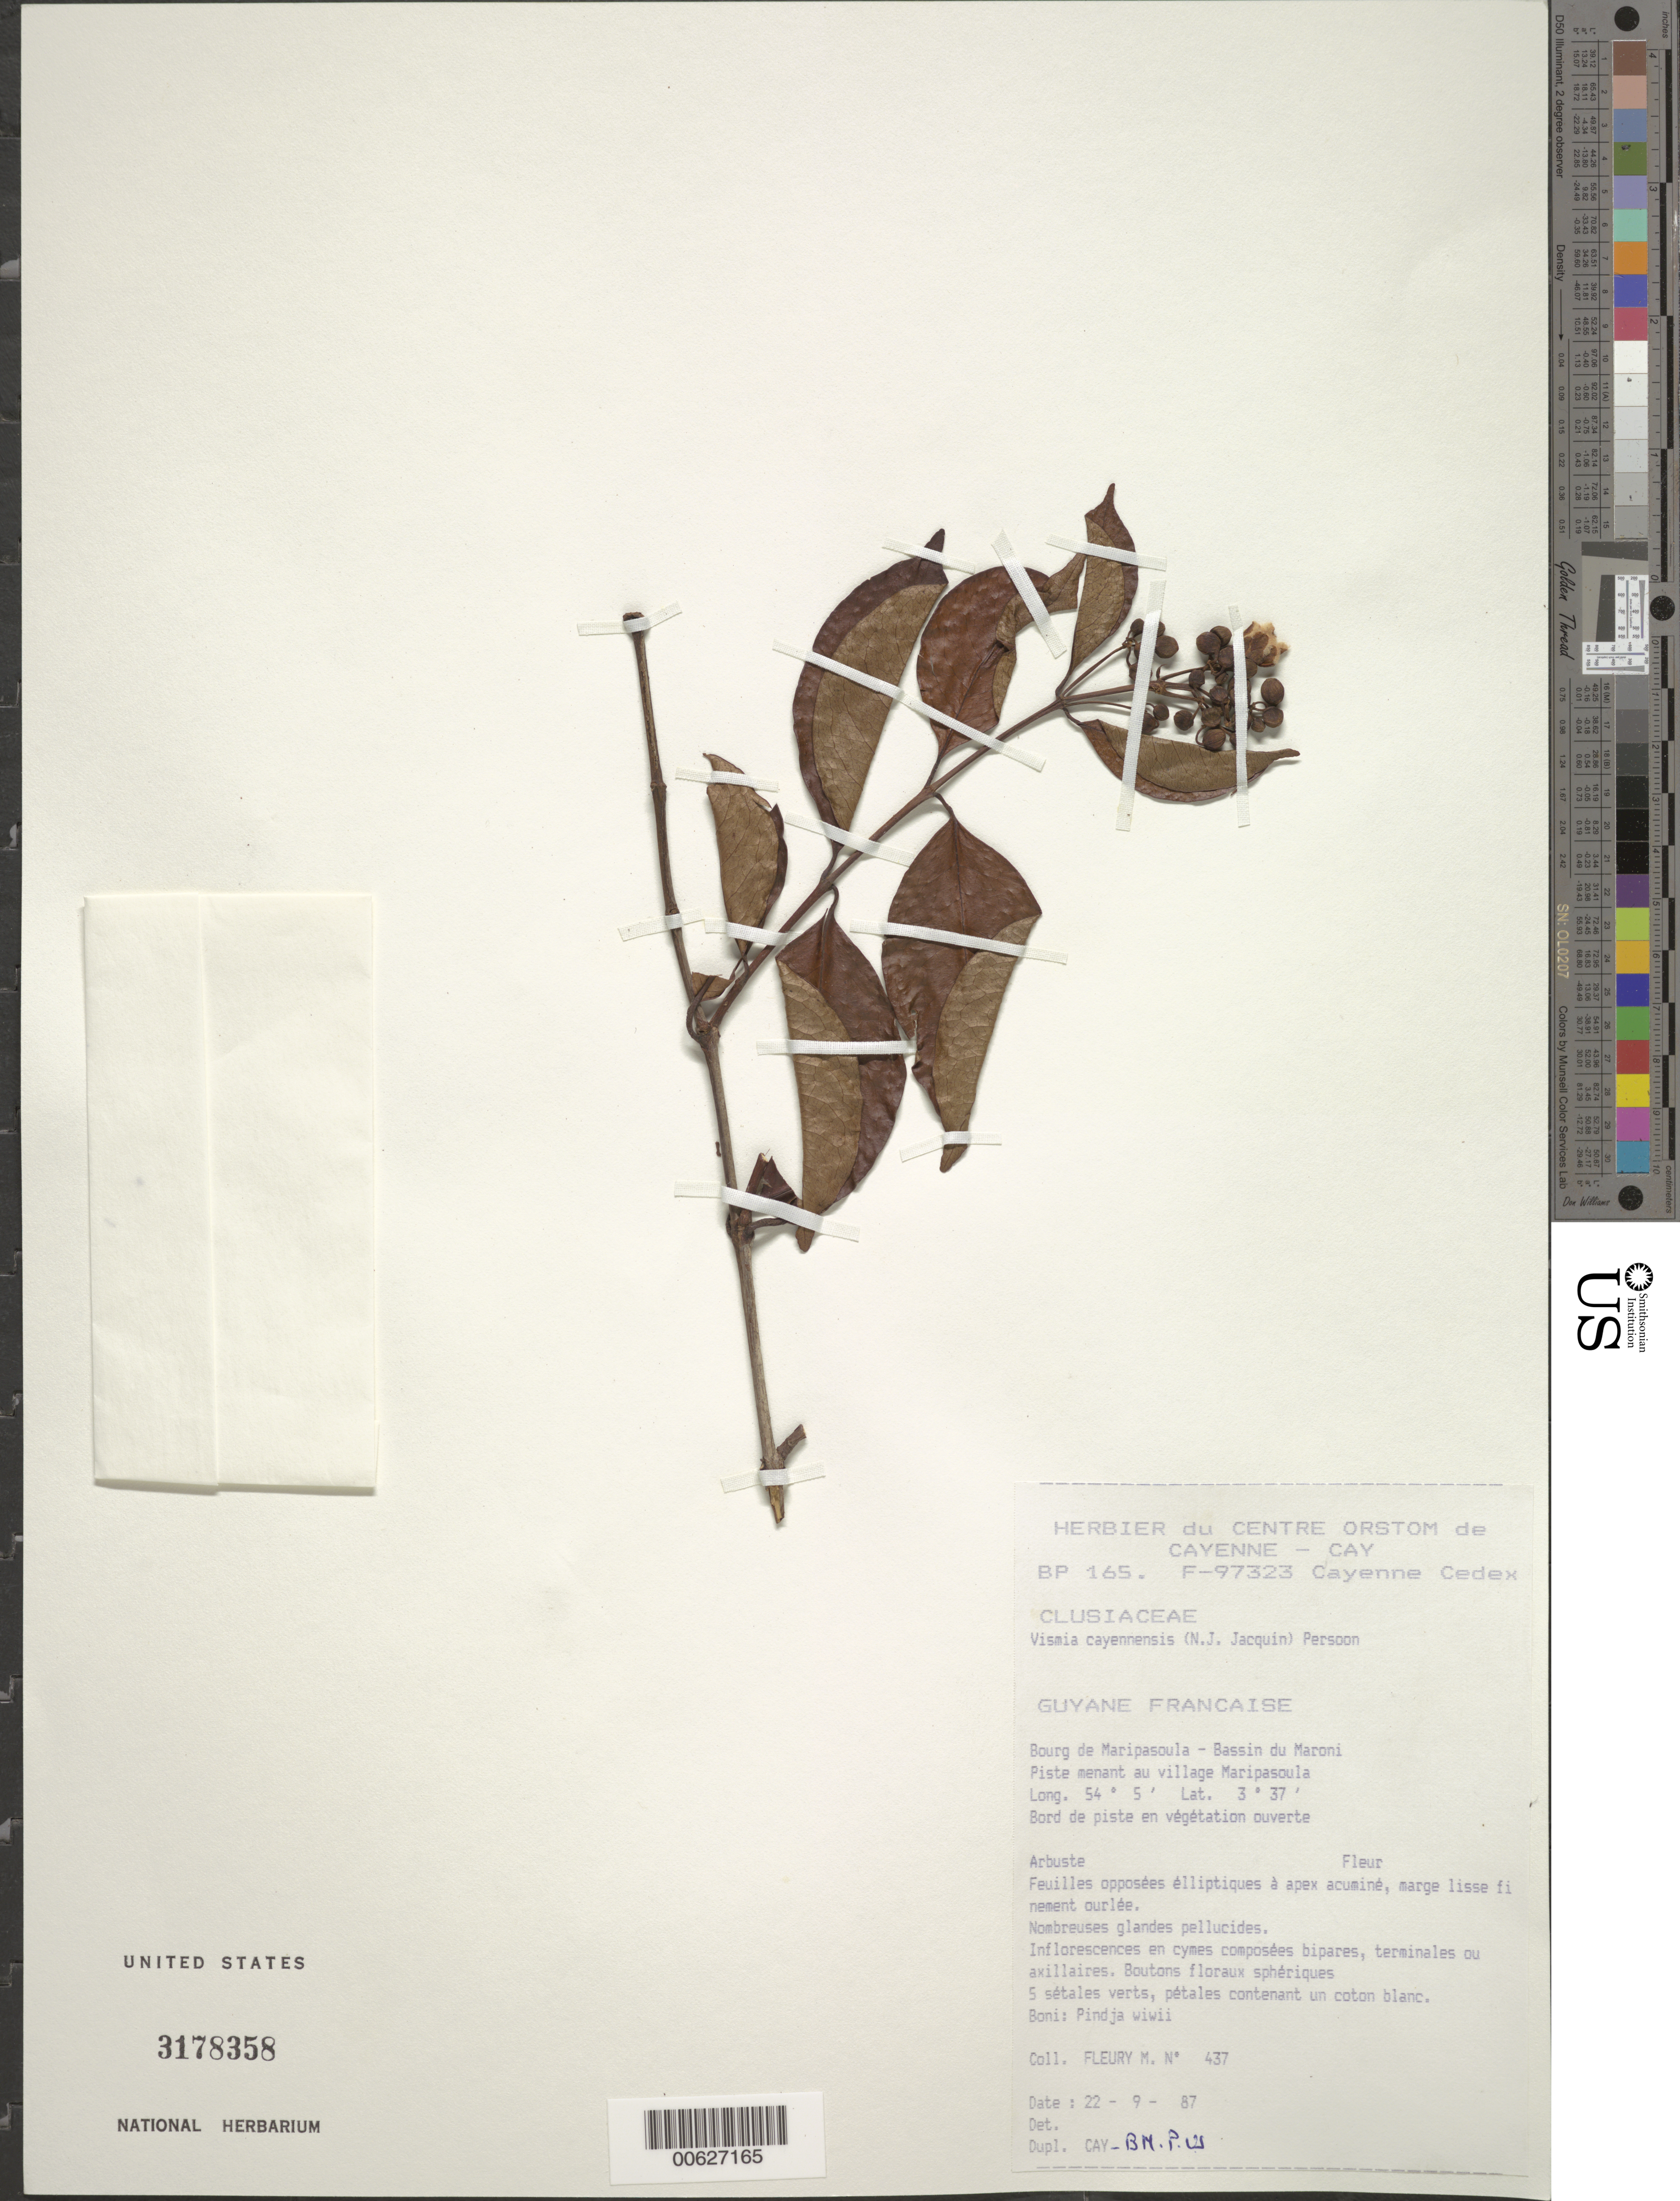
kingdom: Plantae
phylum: Tracheophyta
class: Magnoliopsida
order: Malpighiales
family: Hypericaceae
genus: Vismia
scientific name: Vismia cayennensis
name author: (Jacq.) Pers.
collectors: M. Fleury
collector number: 437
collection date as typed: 22-Sep-87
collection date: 1987-09-22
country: French Guiana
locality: Bourg de Maripasoula - Bassin du Maroni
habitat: Bord de piste en vegetation ouverte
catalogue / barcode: US 3178358